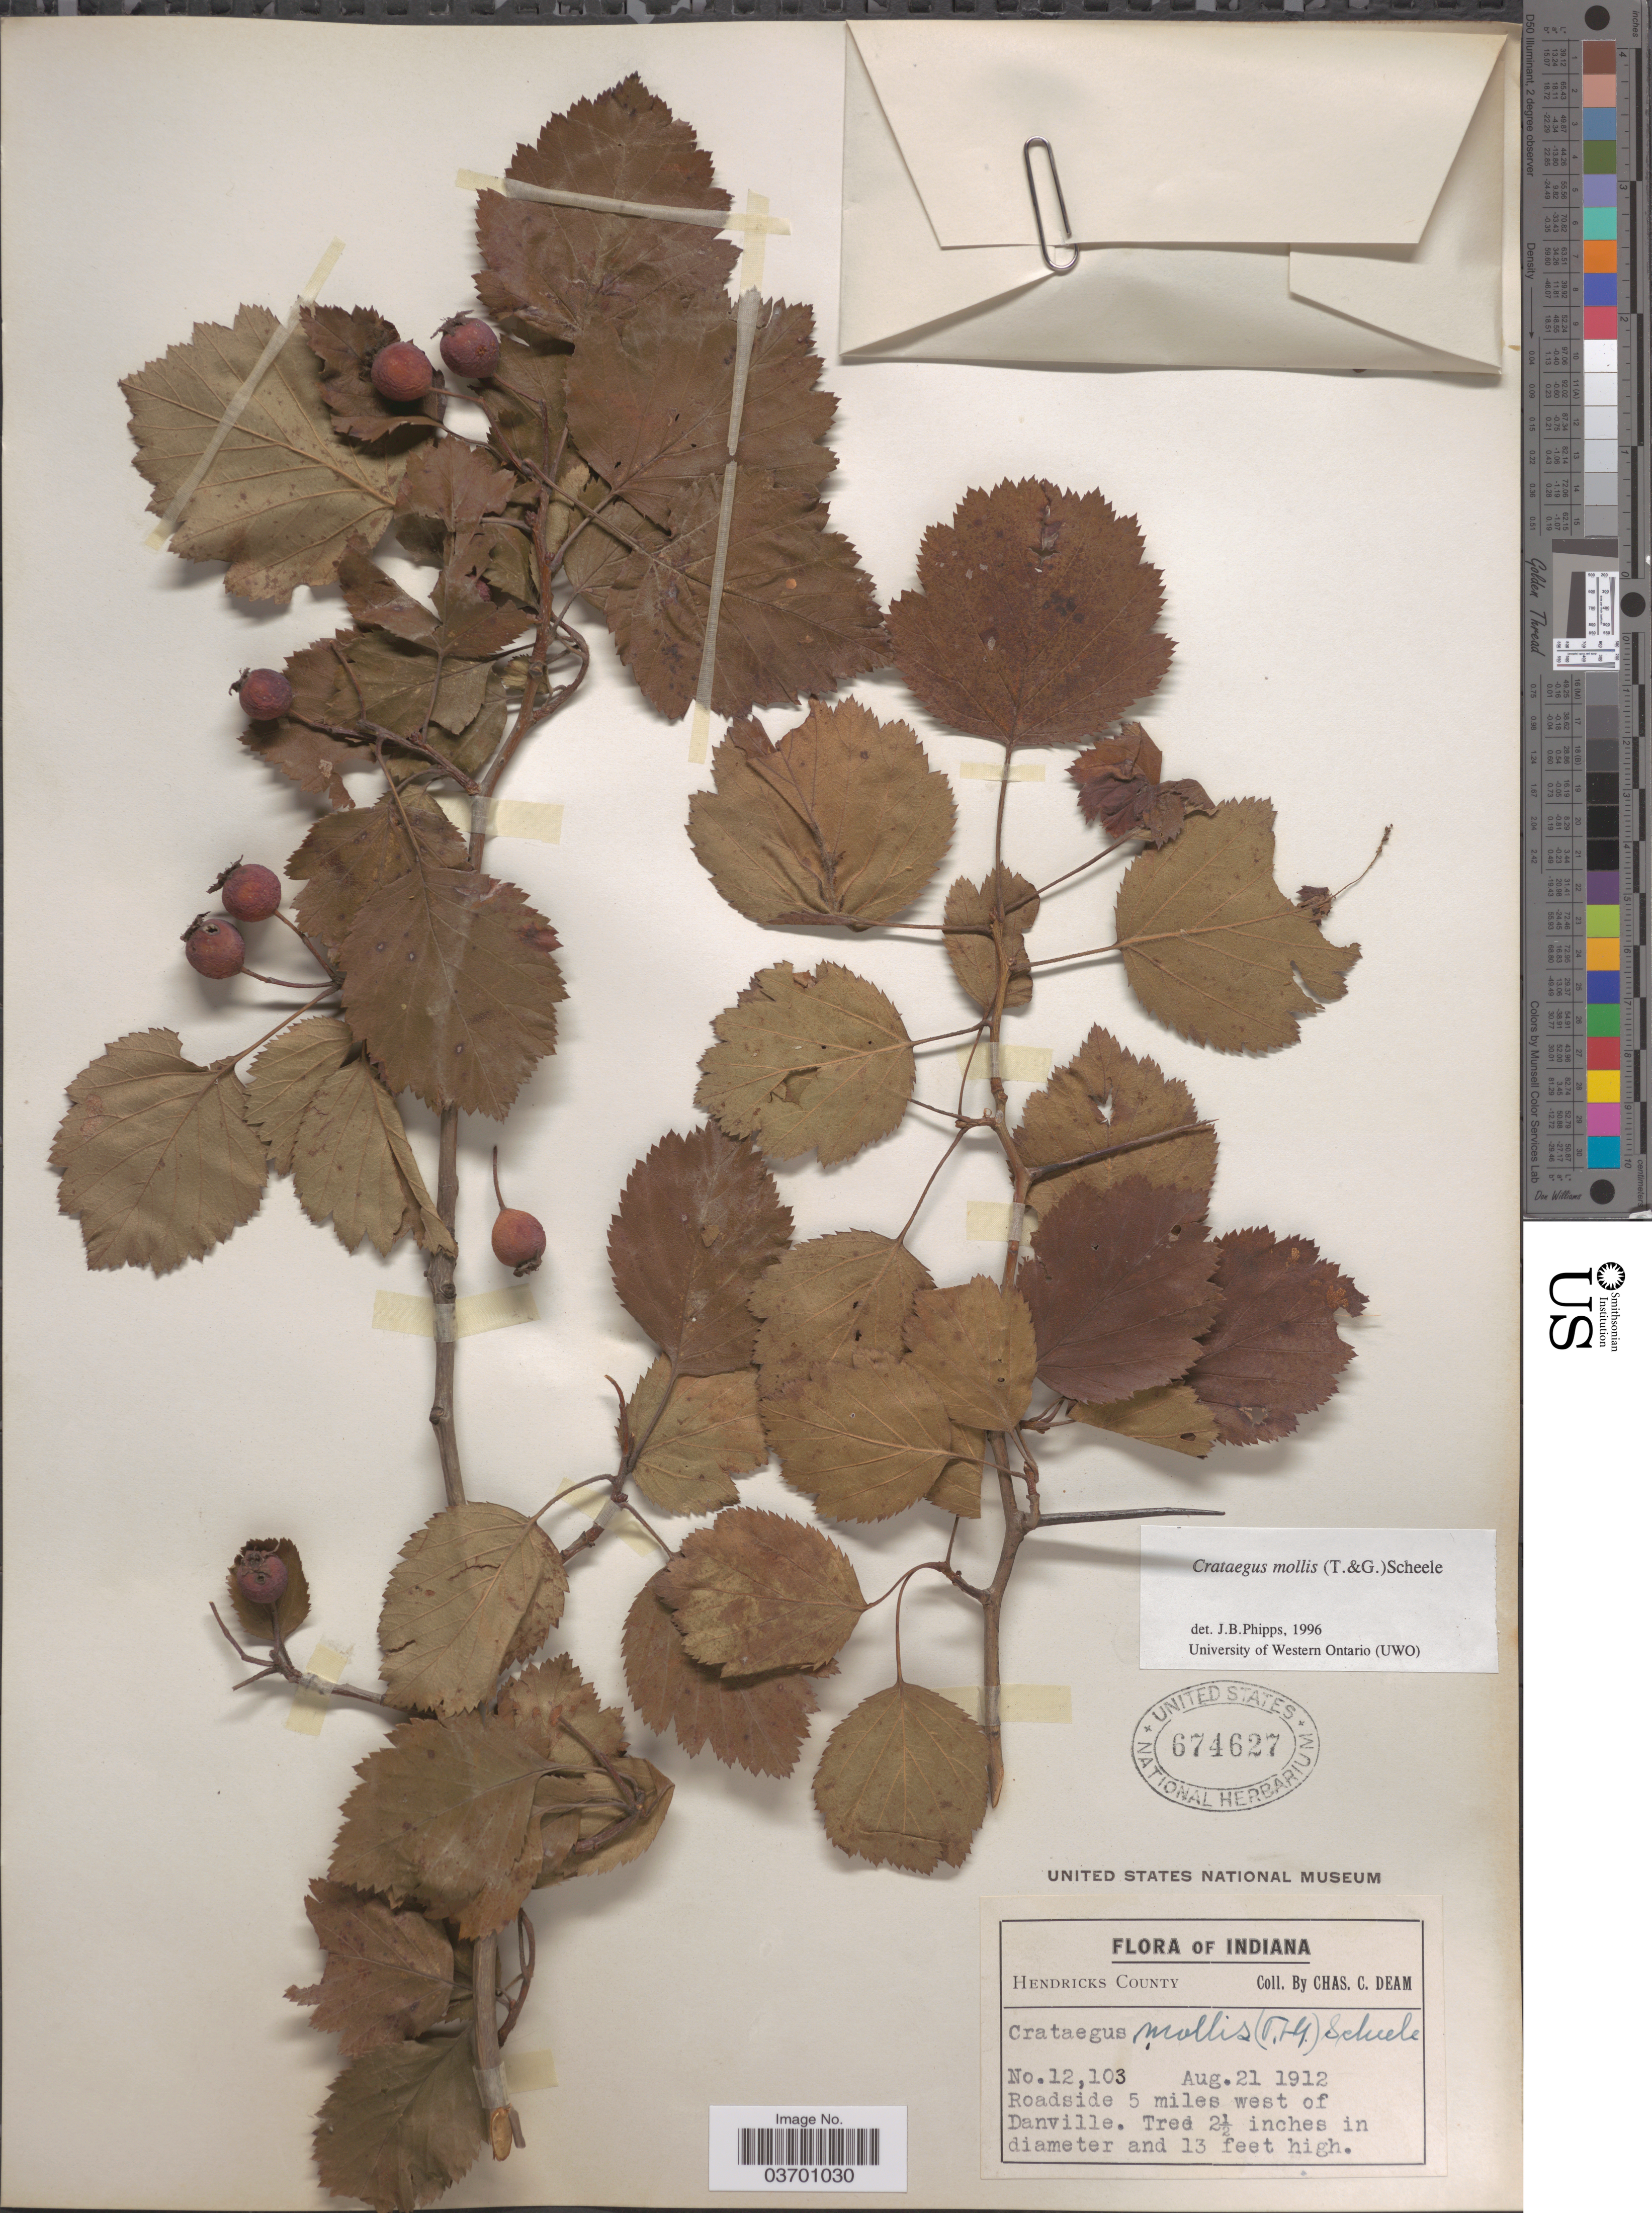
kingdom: Plantae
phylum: Tracheophyta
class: Magnoliopsida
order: Rosales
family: Rosaceae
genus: Crataegus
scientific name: Crataegus mollis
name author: (Torr. & A. Gray) Scheele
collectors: C. C. Deam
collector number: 12103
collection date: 1912-08-21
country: United States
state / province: Indiana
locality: Hendricks County. Roadside 5 miles west of Danville.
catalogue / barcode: US 674627